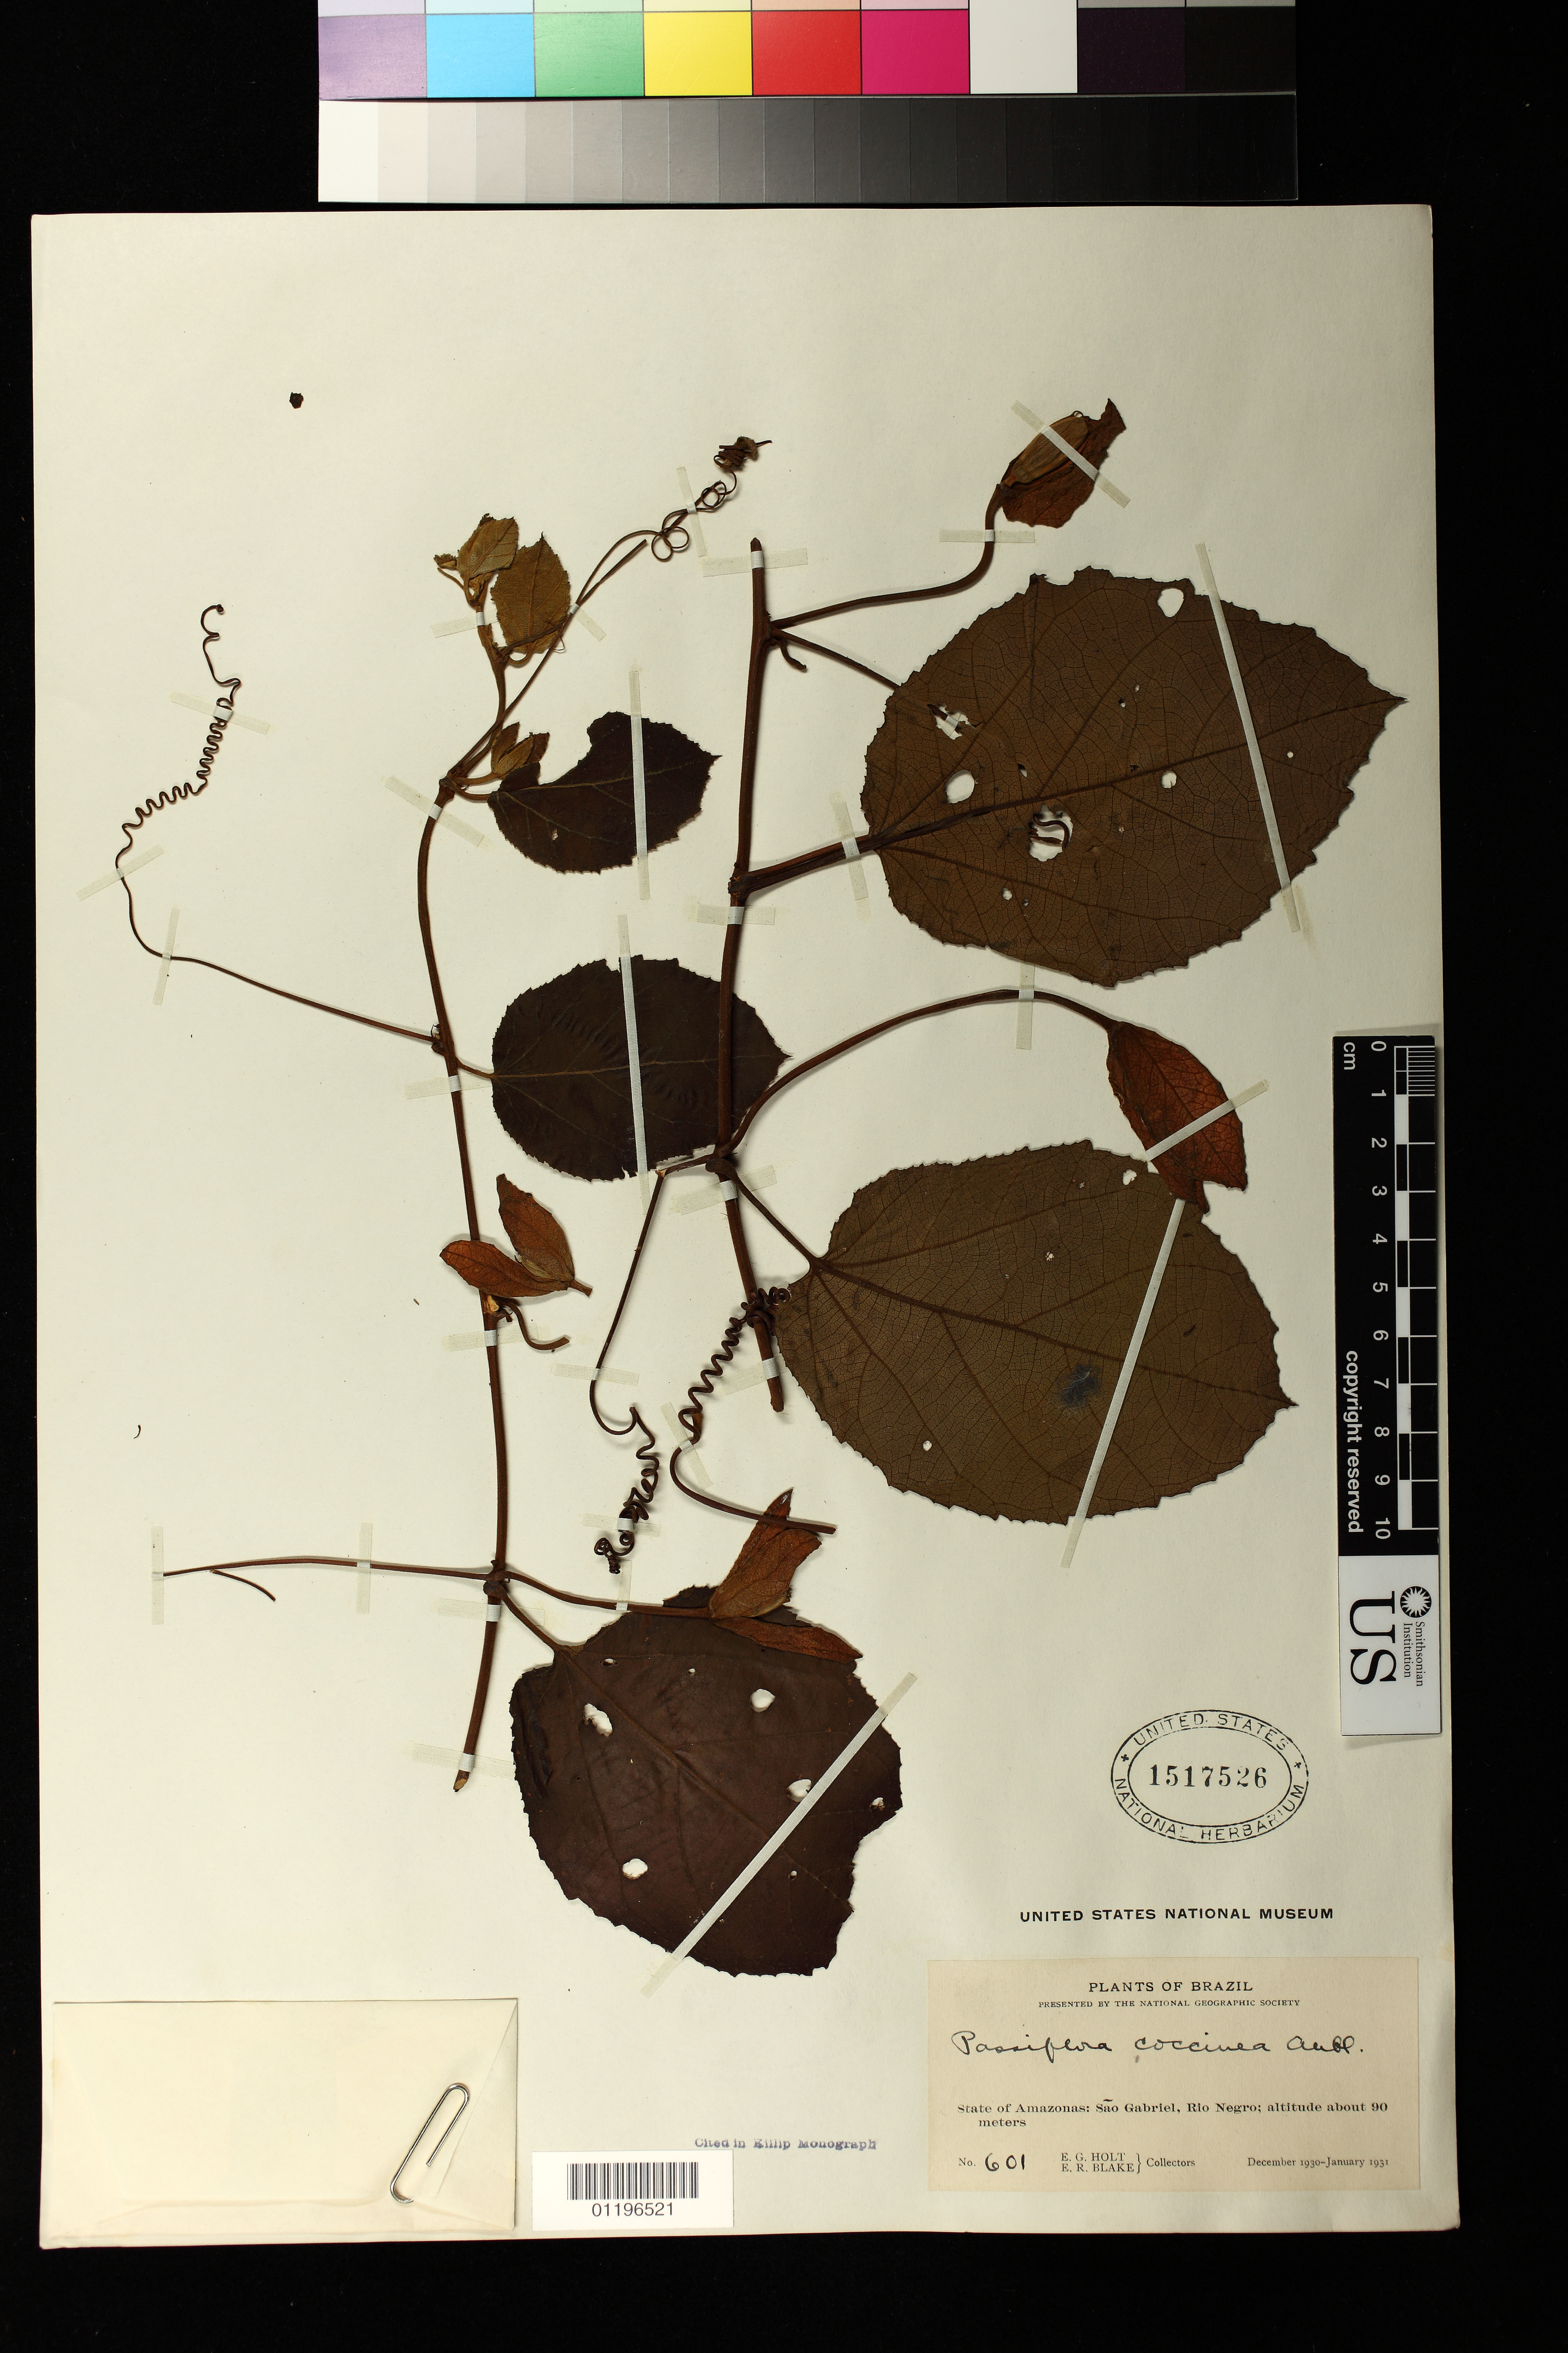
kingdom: Plantae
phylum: Tracheophyta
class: Magnoliopsida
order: Malpighiales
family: Passifloraceae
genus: Passiflora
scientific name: Passiflora coccinea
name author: Aubl.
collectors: E. G. Holt & R. R. Blake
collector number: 601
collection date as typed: Nov 1930 to -- Jan 1931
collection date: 1930-11/1931-01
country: Brazil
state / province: Amazonas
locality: State of Amazonas: Sao Gabriel, Rio Negro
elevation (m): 90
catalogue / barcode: US 1517526